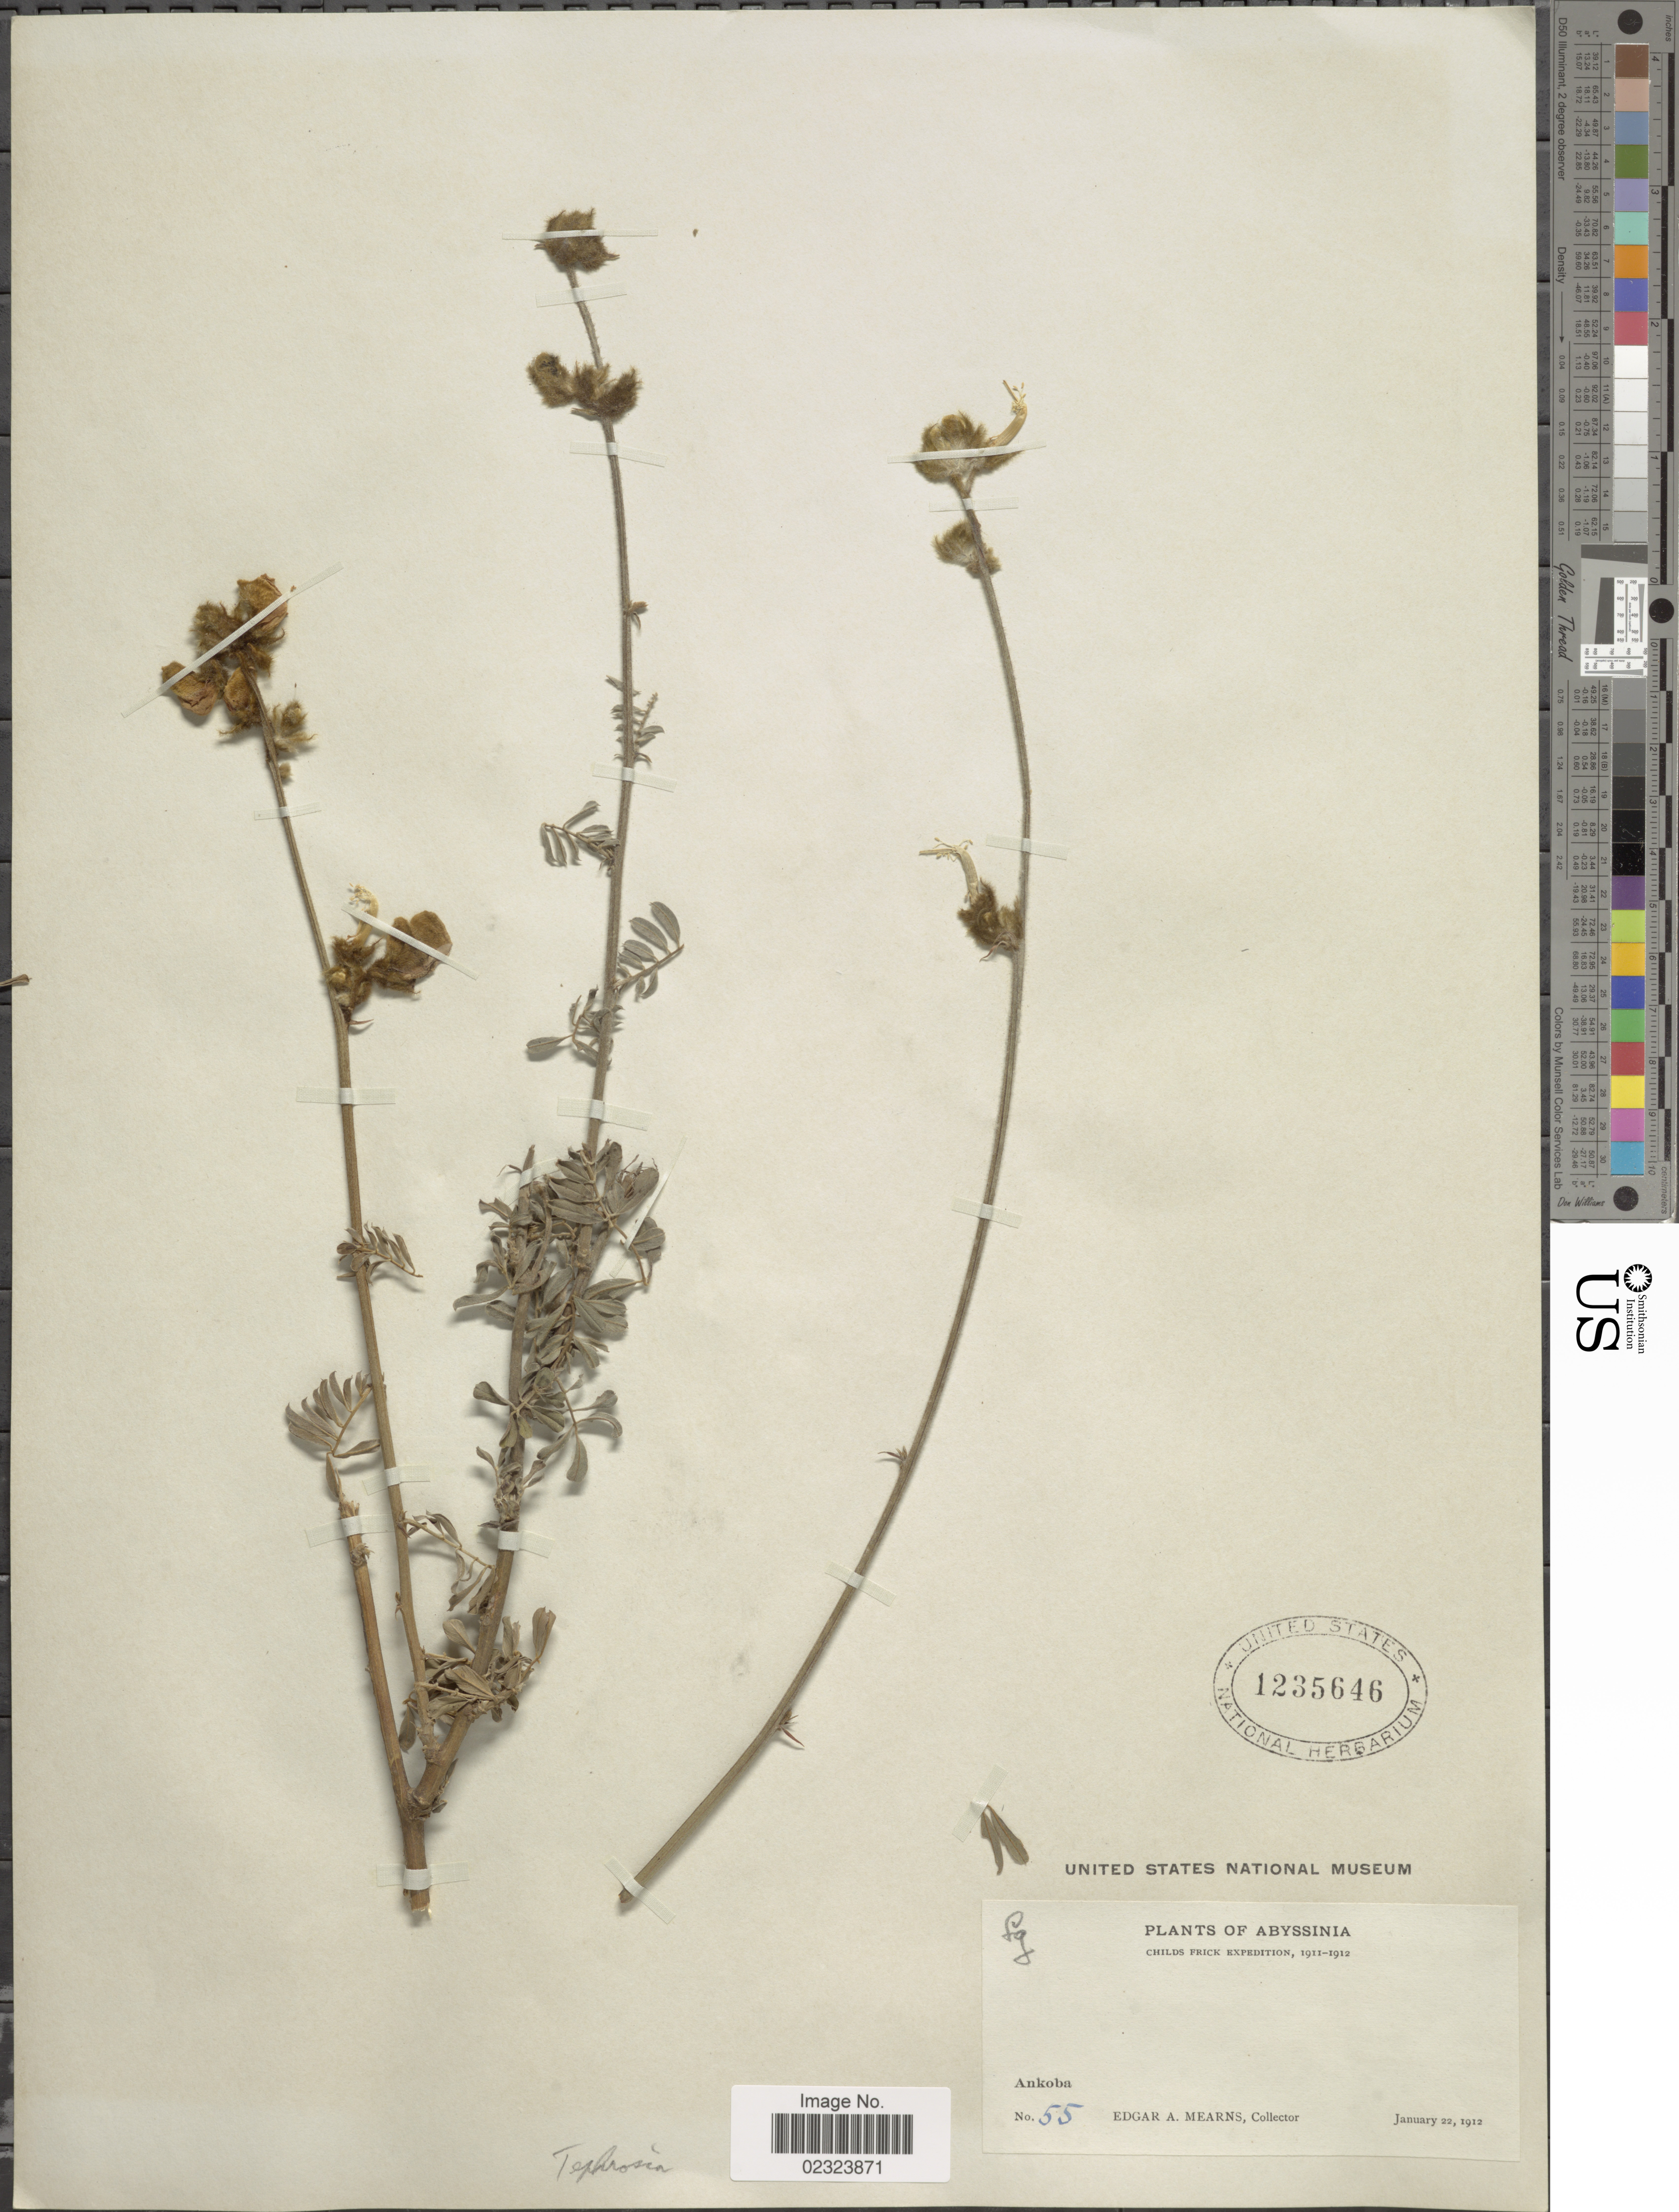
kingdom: Plantae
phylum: Tracheophyta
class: Magnoliopsida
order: Fabales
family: Fabaceae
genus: Tephrosia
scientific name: Tephrosia sp.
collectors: E. A. Mearns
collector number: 55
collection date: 1912-01-22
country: Eritrea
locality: Ankoba. Abyssinia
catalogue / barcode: US 1235646